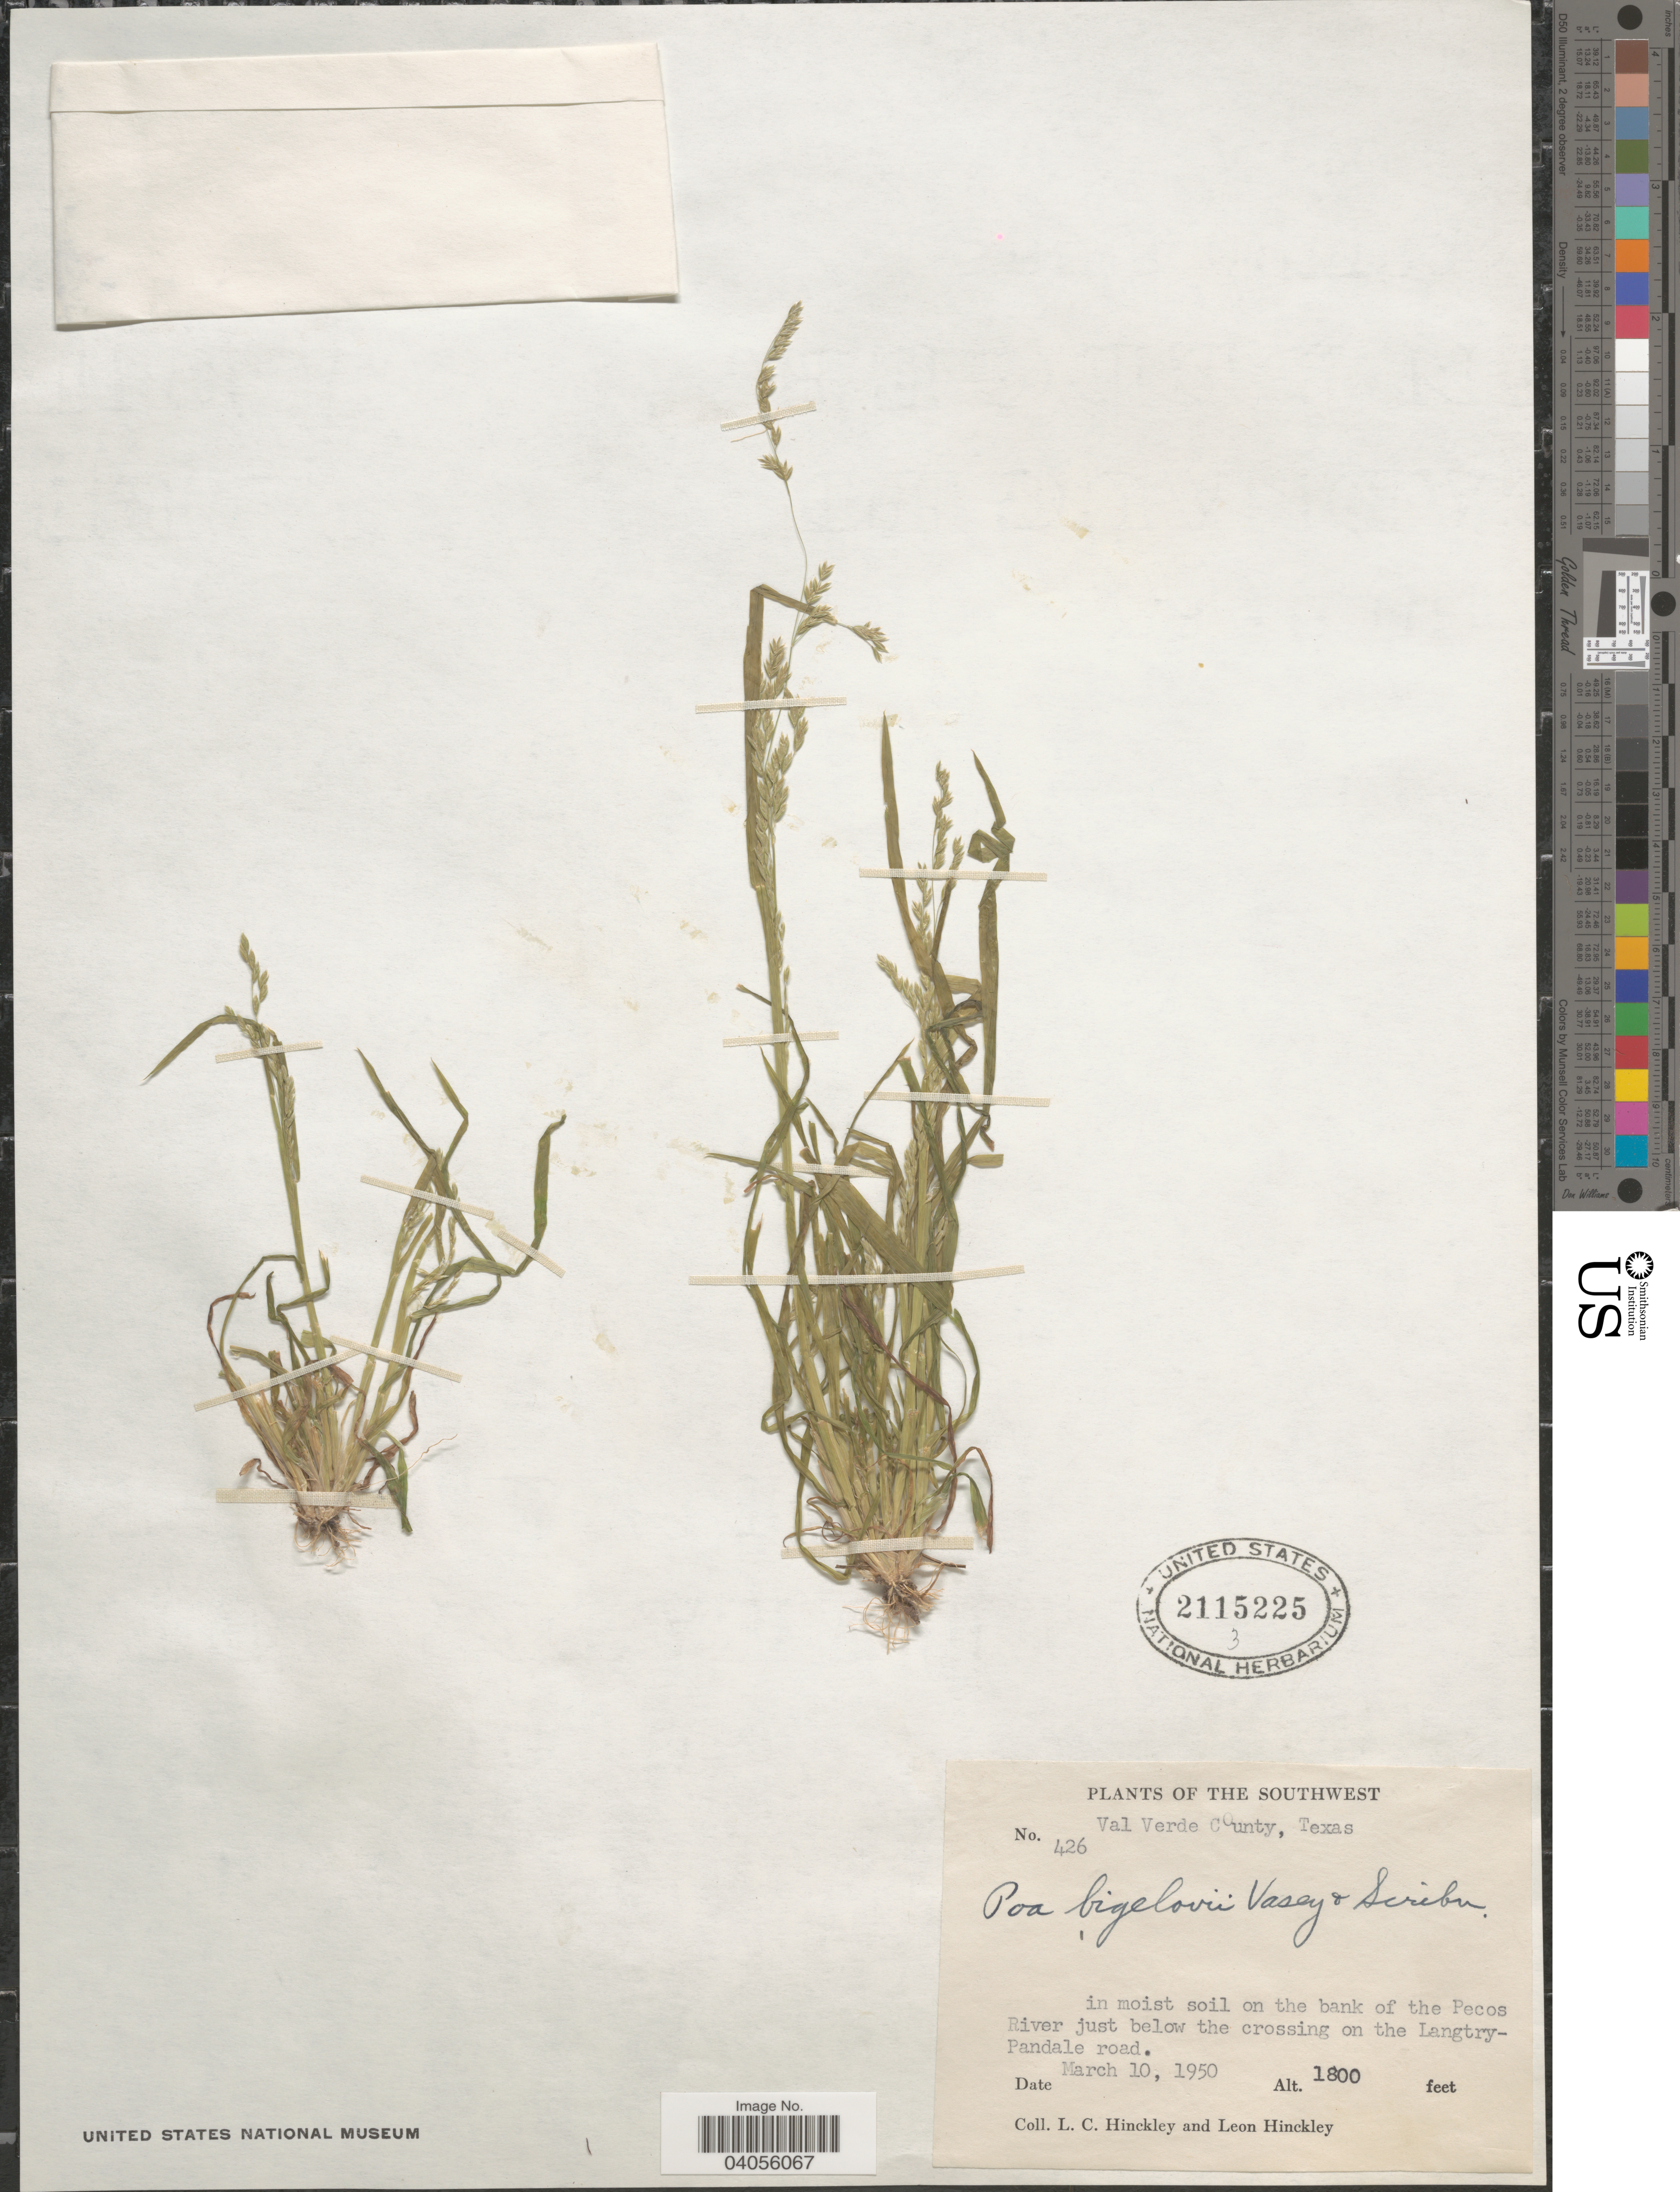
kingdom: Plantae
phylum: Tracheophyta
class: Liliopsida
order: Poales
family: Poaceae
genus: Poa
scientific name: Poa bigelovii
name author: Vasey & Scribn.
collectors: L. Hinckley & L. Hinckley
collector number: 426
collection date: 1950-03-10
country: United States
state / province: Texas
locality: The Southwest. Val Verde County. In moist soil on the bank of the Pecos River just below the crossing on the Langtry-Pandale road.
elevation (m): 549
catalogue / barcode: US 2115225